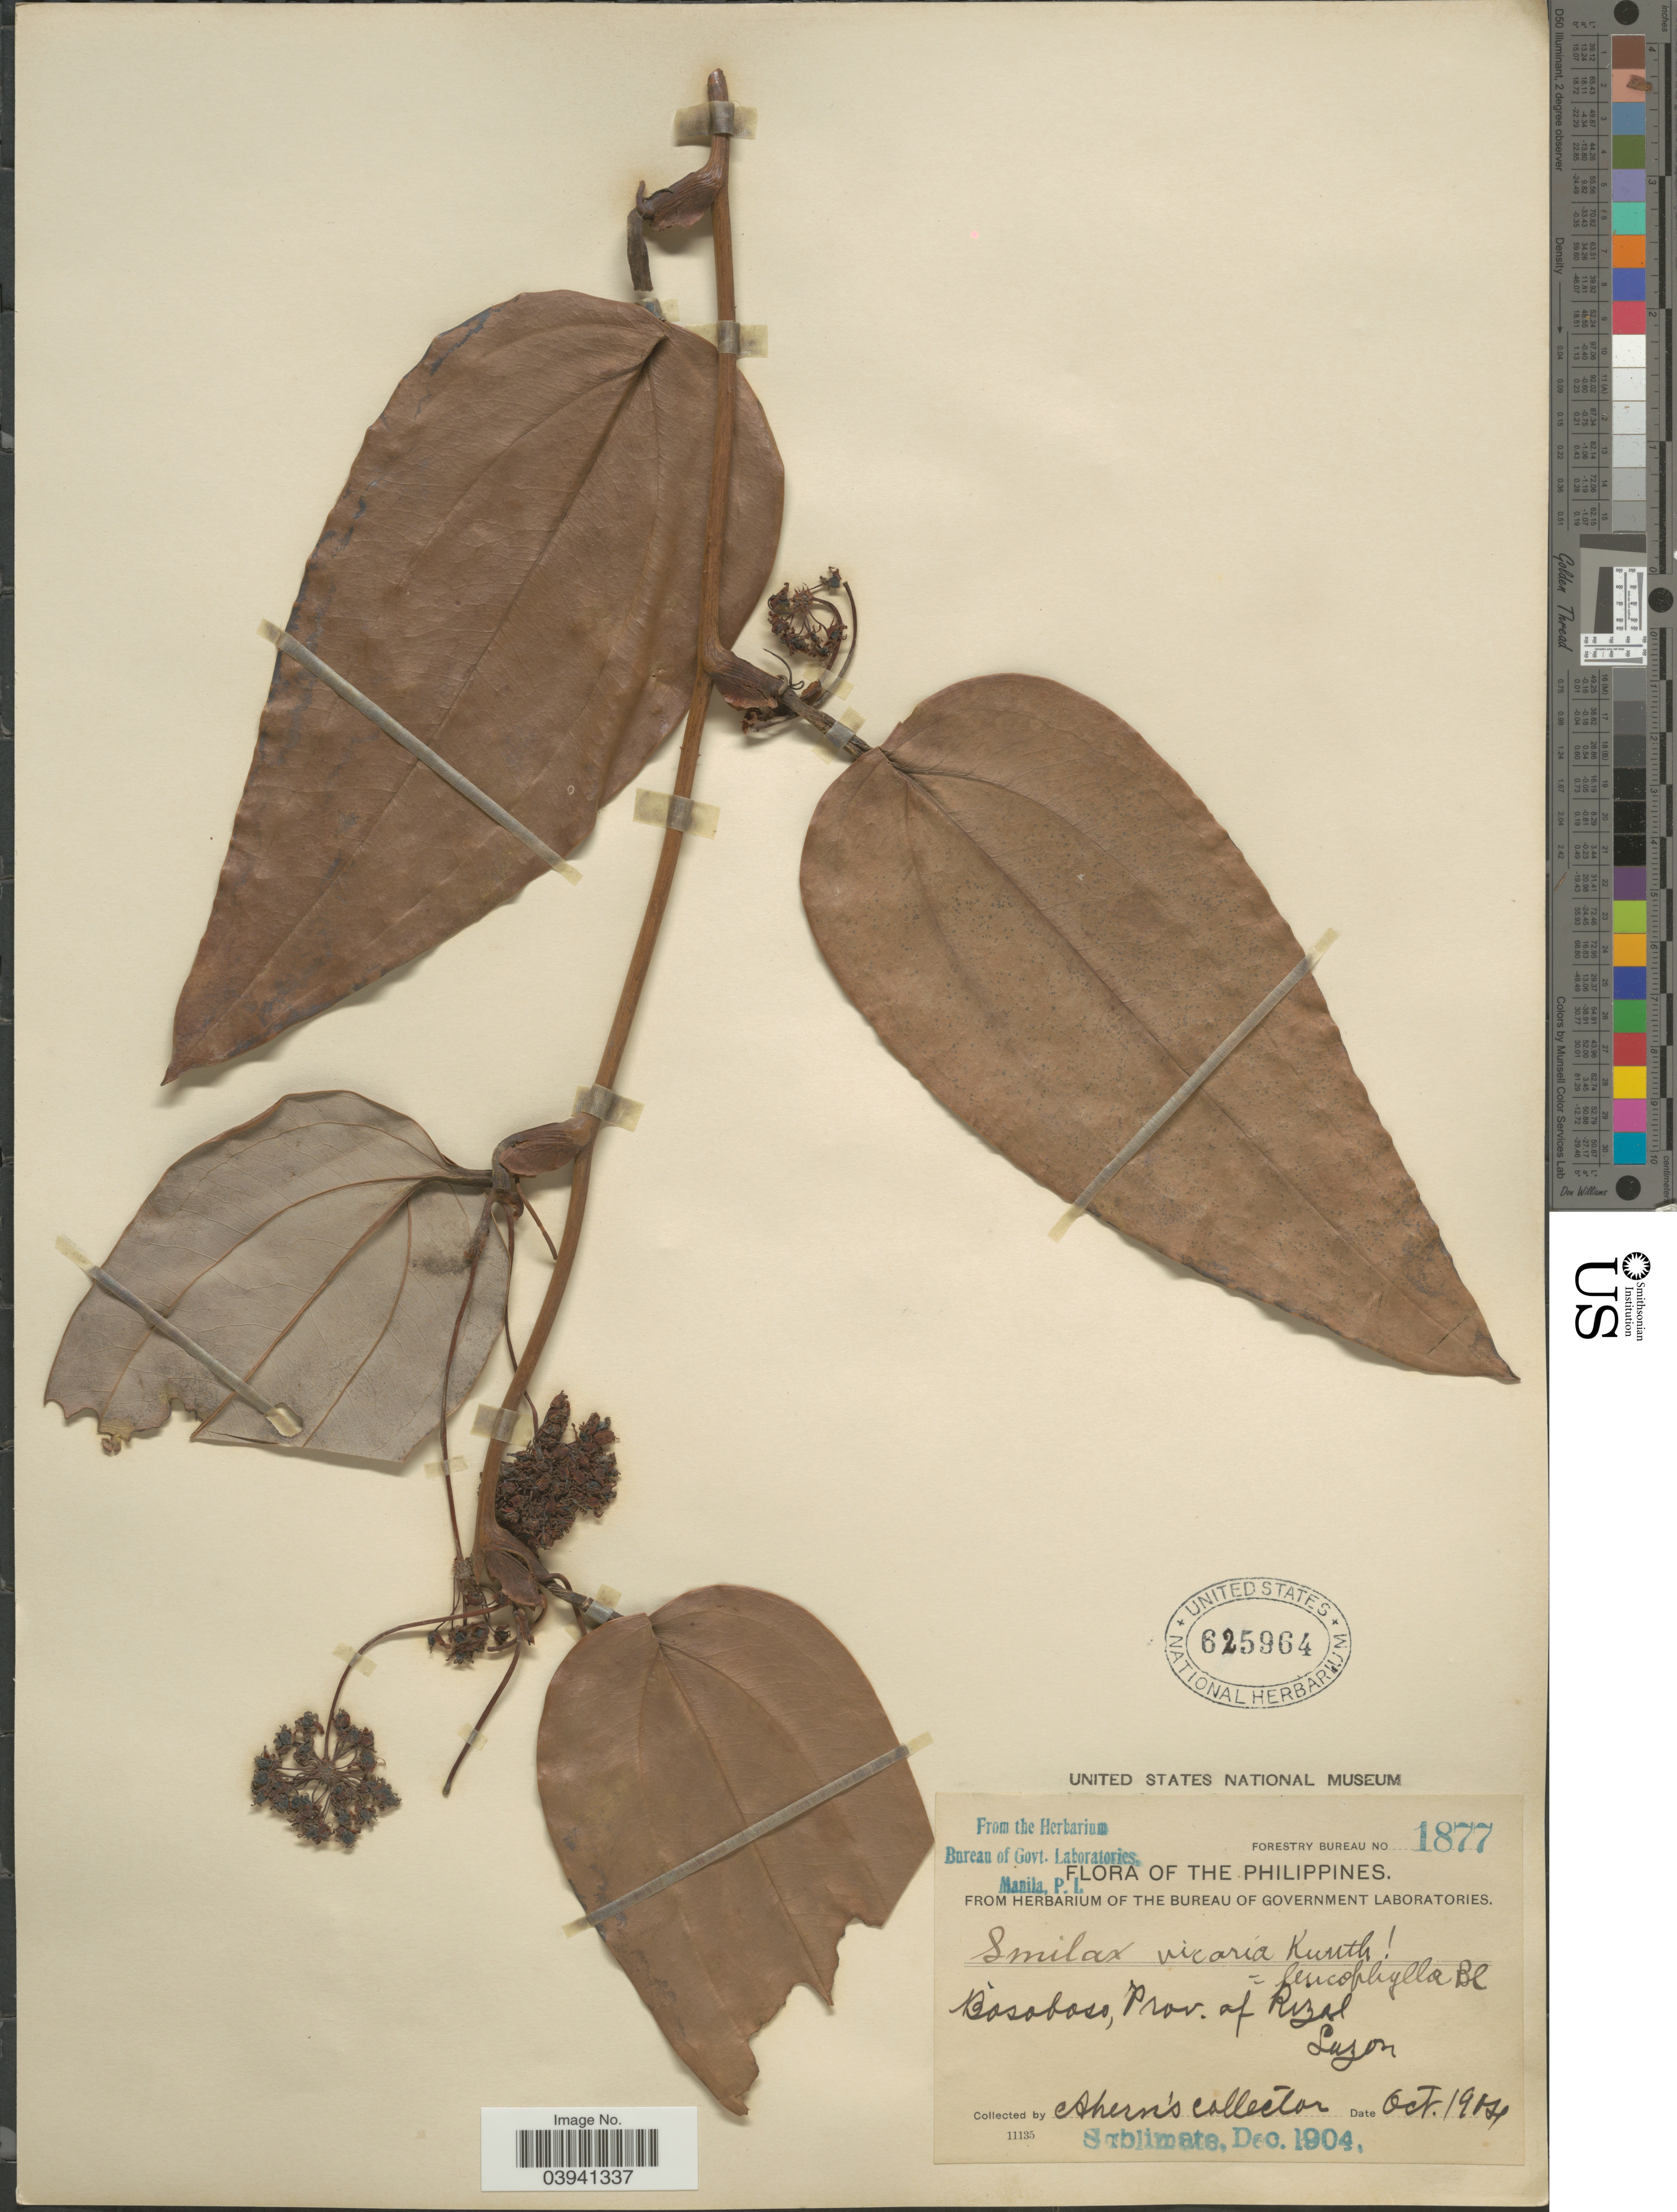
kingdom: Plantae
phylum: Tracheophyta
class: Liliopsida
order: Liliales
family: Smilacaceae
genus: Smilax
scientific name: Smilax leucophylla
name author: Blume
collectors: Ahern's collector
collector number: Forestry Bureau 1877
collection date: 1904-10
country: Philippines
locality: Bosoboso, Prov. of Rizal, Luzon.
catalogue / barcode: US 625964